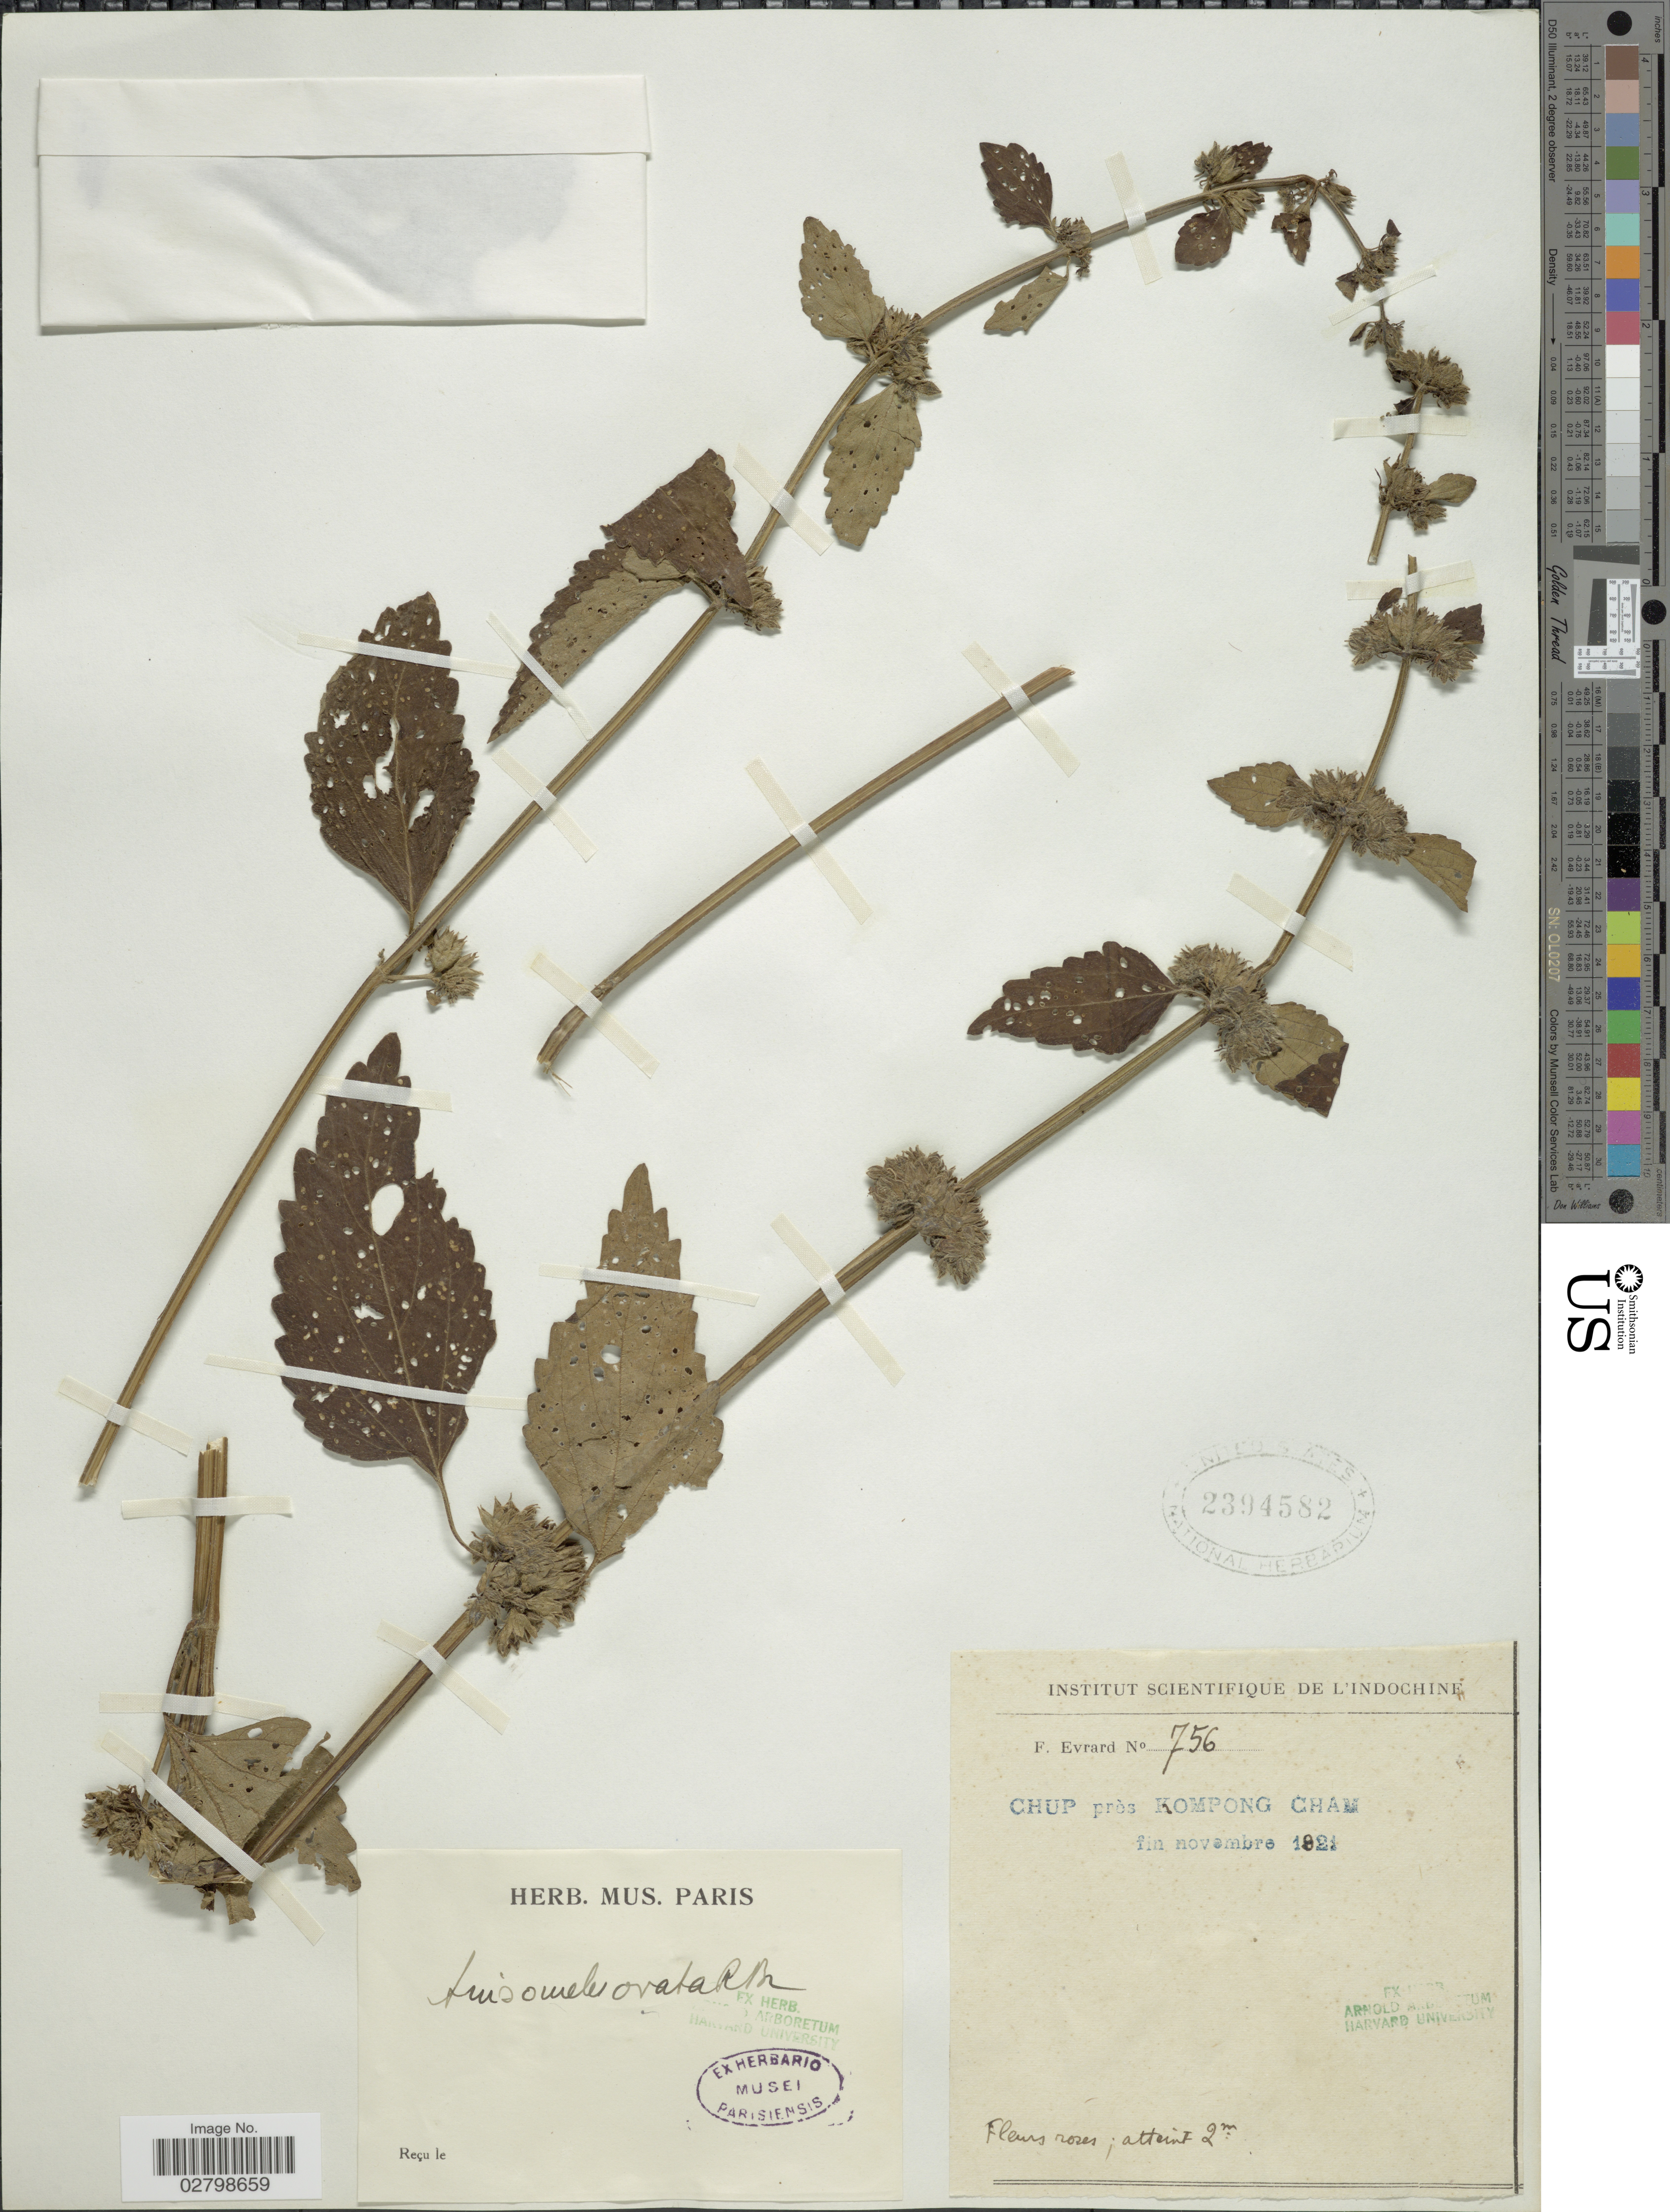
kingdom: Plantae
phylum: Tracheophyta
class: Magnoliopsida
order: Lamiales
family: Lamiaceae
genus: Anisomeles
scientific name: Anisomeles indica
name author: (L.) Kuntze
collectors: F. Evrard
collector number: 756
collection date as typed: fin november 1921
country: Cambodia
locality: Chup près Kompong Cham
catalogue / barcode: US 2394582